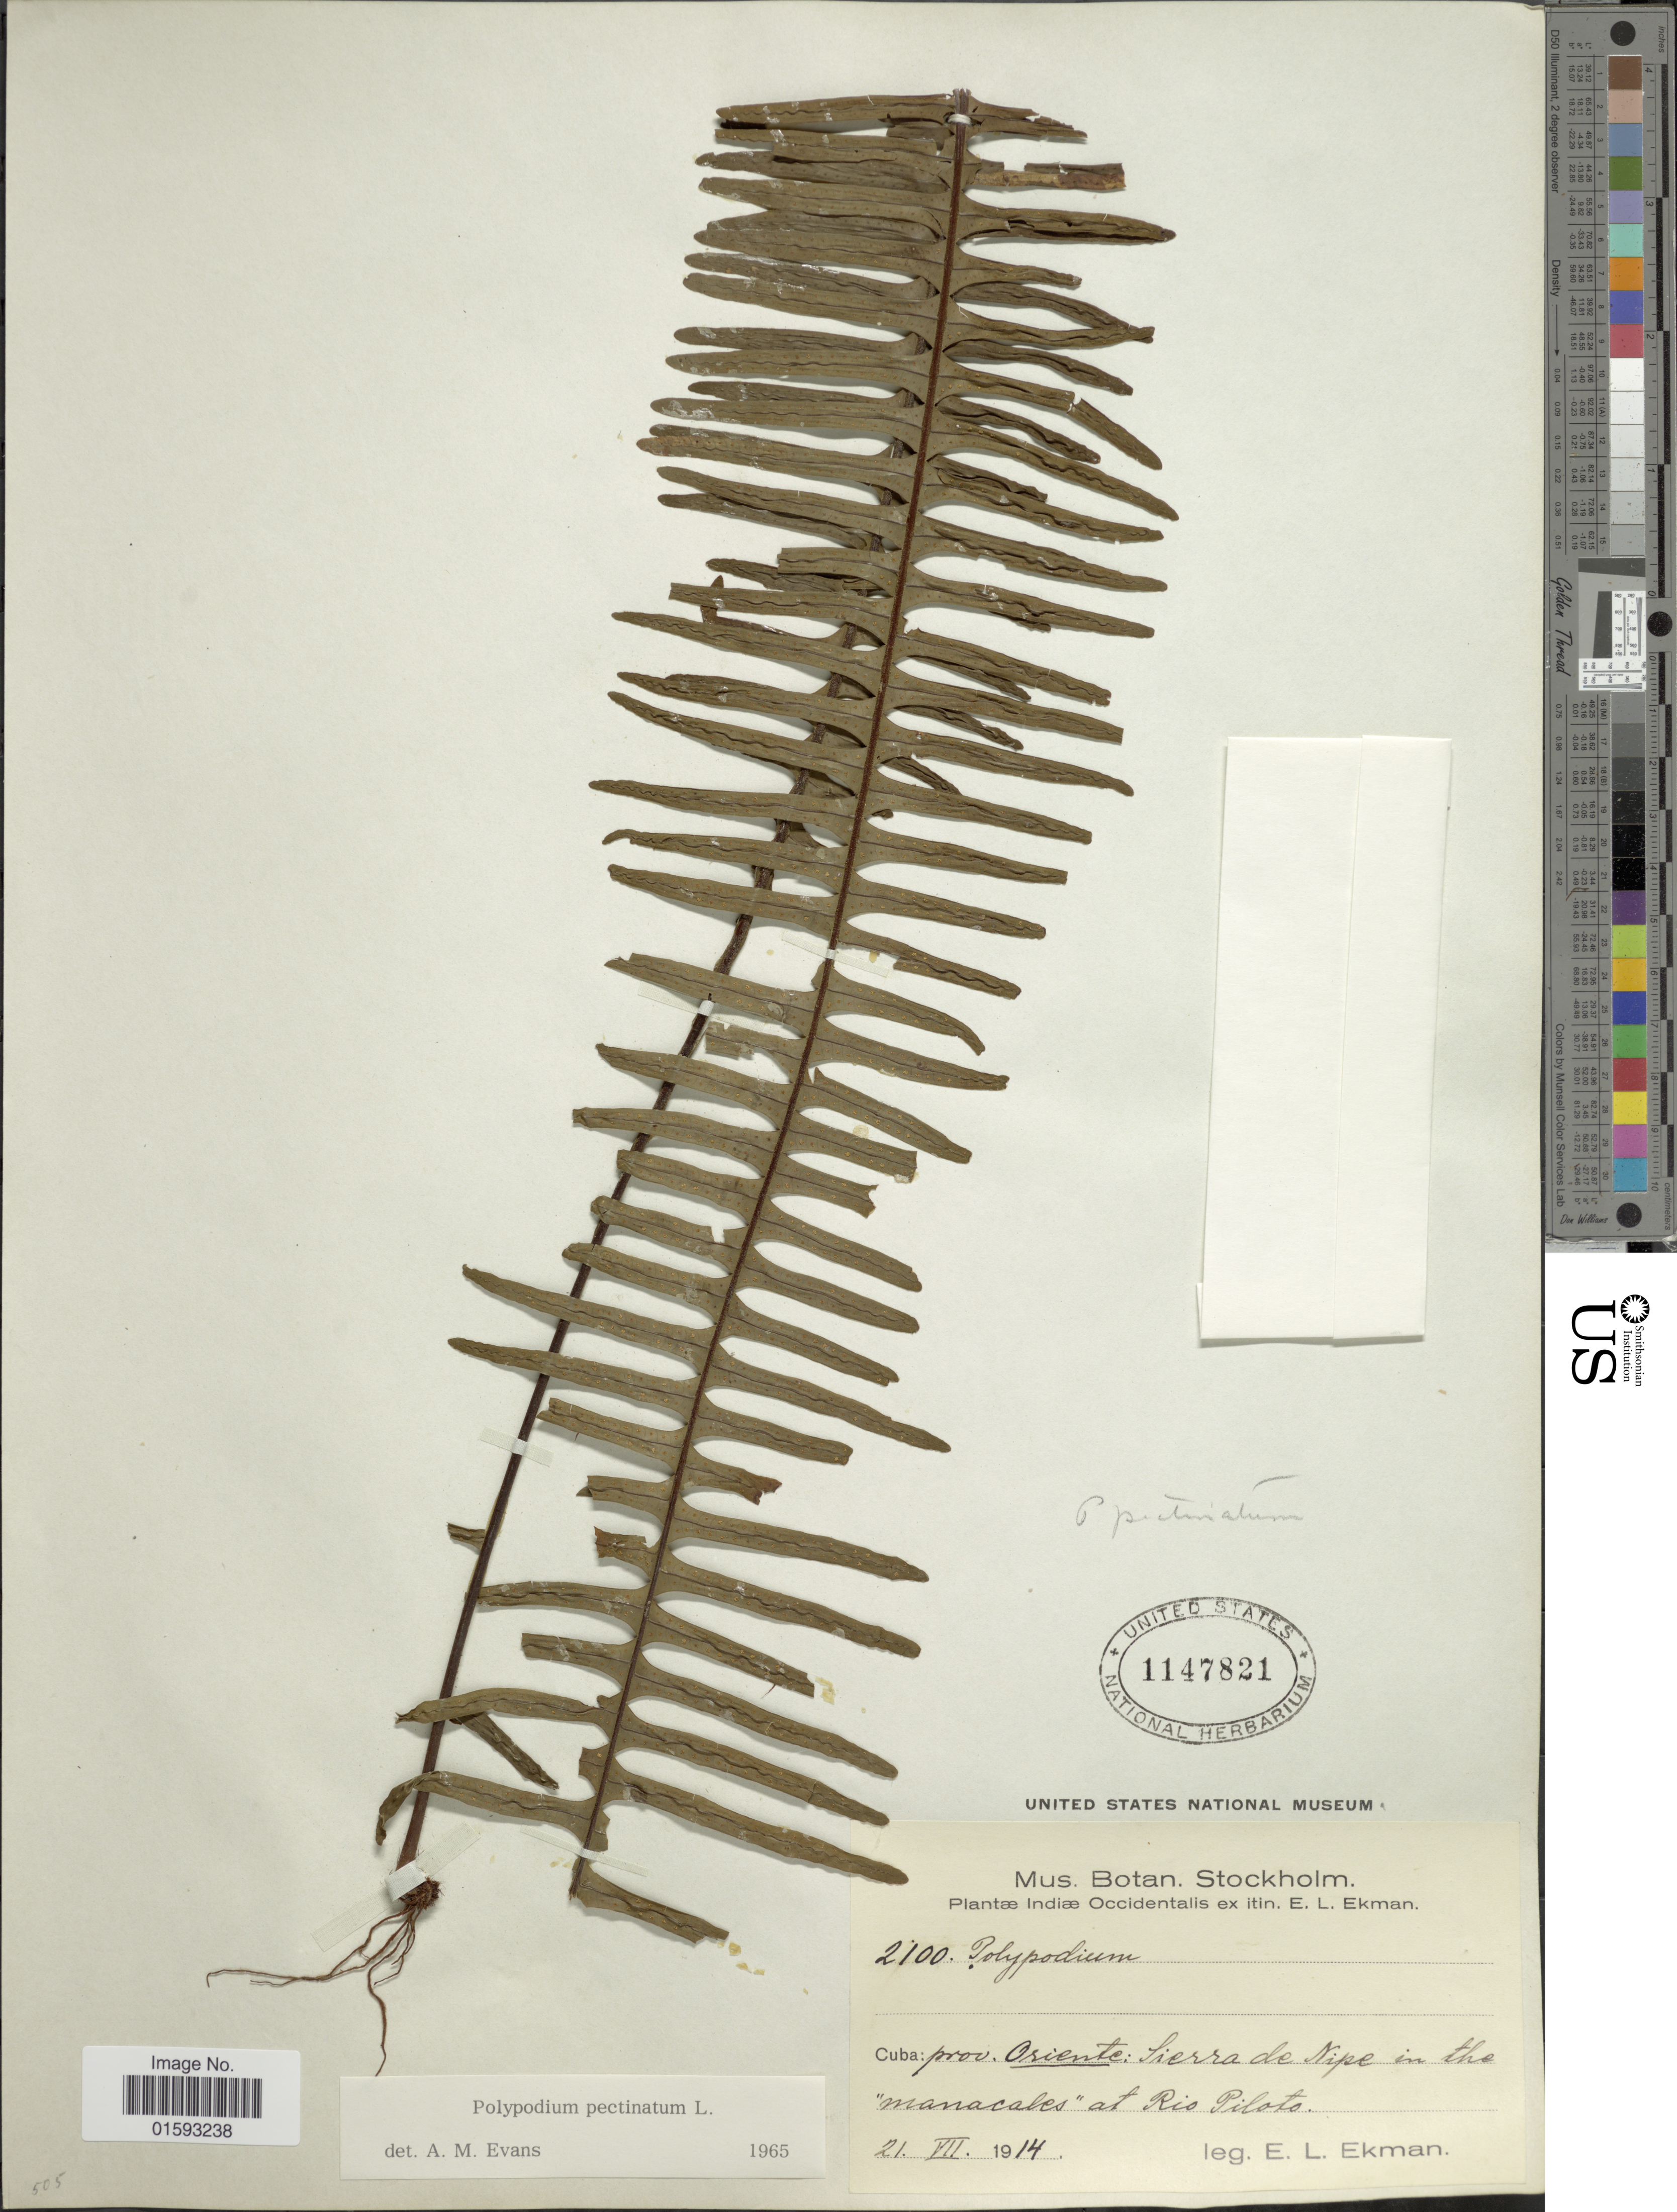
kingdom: Plantae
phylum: Tracheophyta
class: Polypodiopsida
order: Polypodiales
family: Polypodiaceae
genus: Pecluma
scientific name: Pecluma pectinata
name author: (L.) M.G. Price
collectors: E. L. Ekman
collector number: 2100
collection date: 1914-07-21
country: Cuba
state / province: Oriente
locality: Sierra de Nipe in the "manacales"at Rio Piloto. Prov. Oriente.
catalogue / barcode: US 1147821